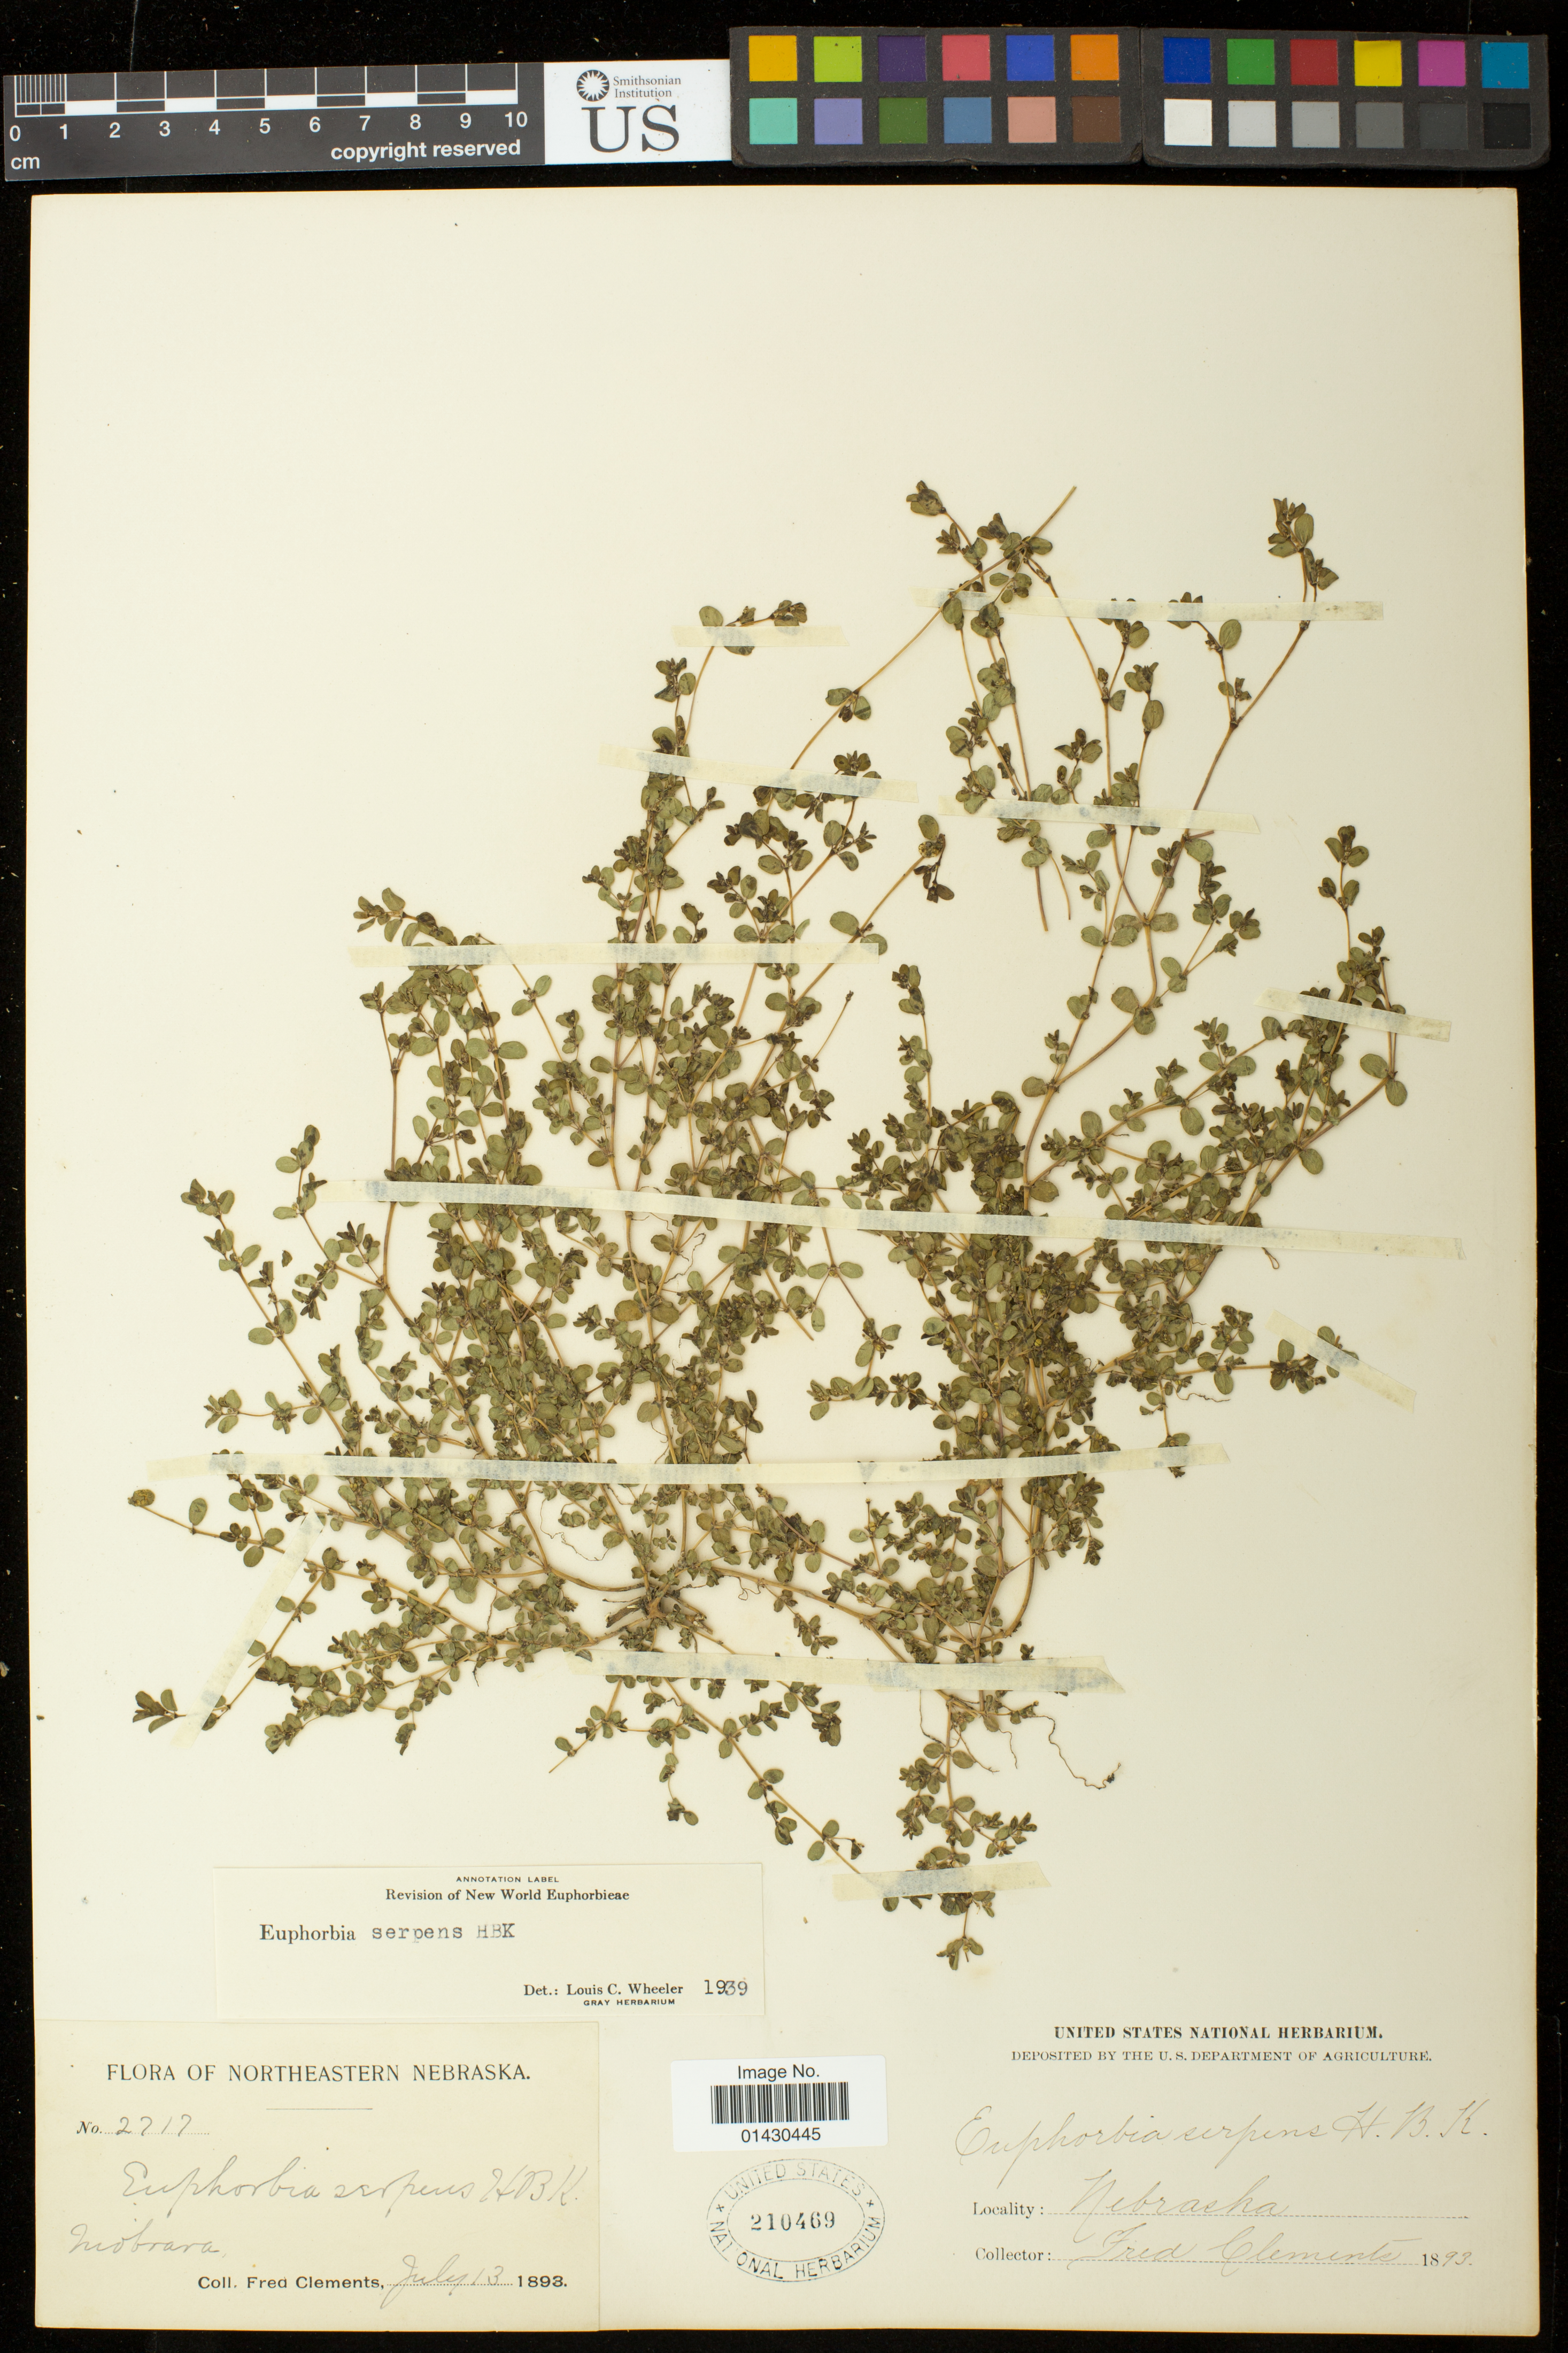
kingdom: Plantae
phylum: Tracheophyta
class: Magnoliopsida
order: Malpighiales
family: Euphorbiaceae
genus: Euphorbia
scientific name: Euphorbia serpens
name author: Kunth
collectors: F. Clements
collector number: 2717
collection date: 1893-07-13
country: United States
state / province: Nebraska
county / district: Knox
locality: Niobrara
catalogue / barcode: US 210469